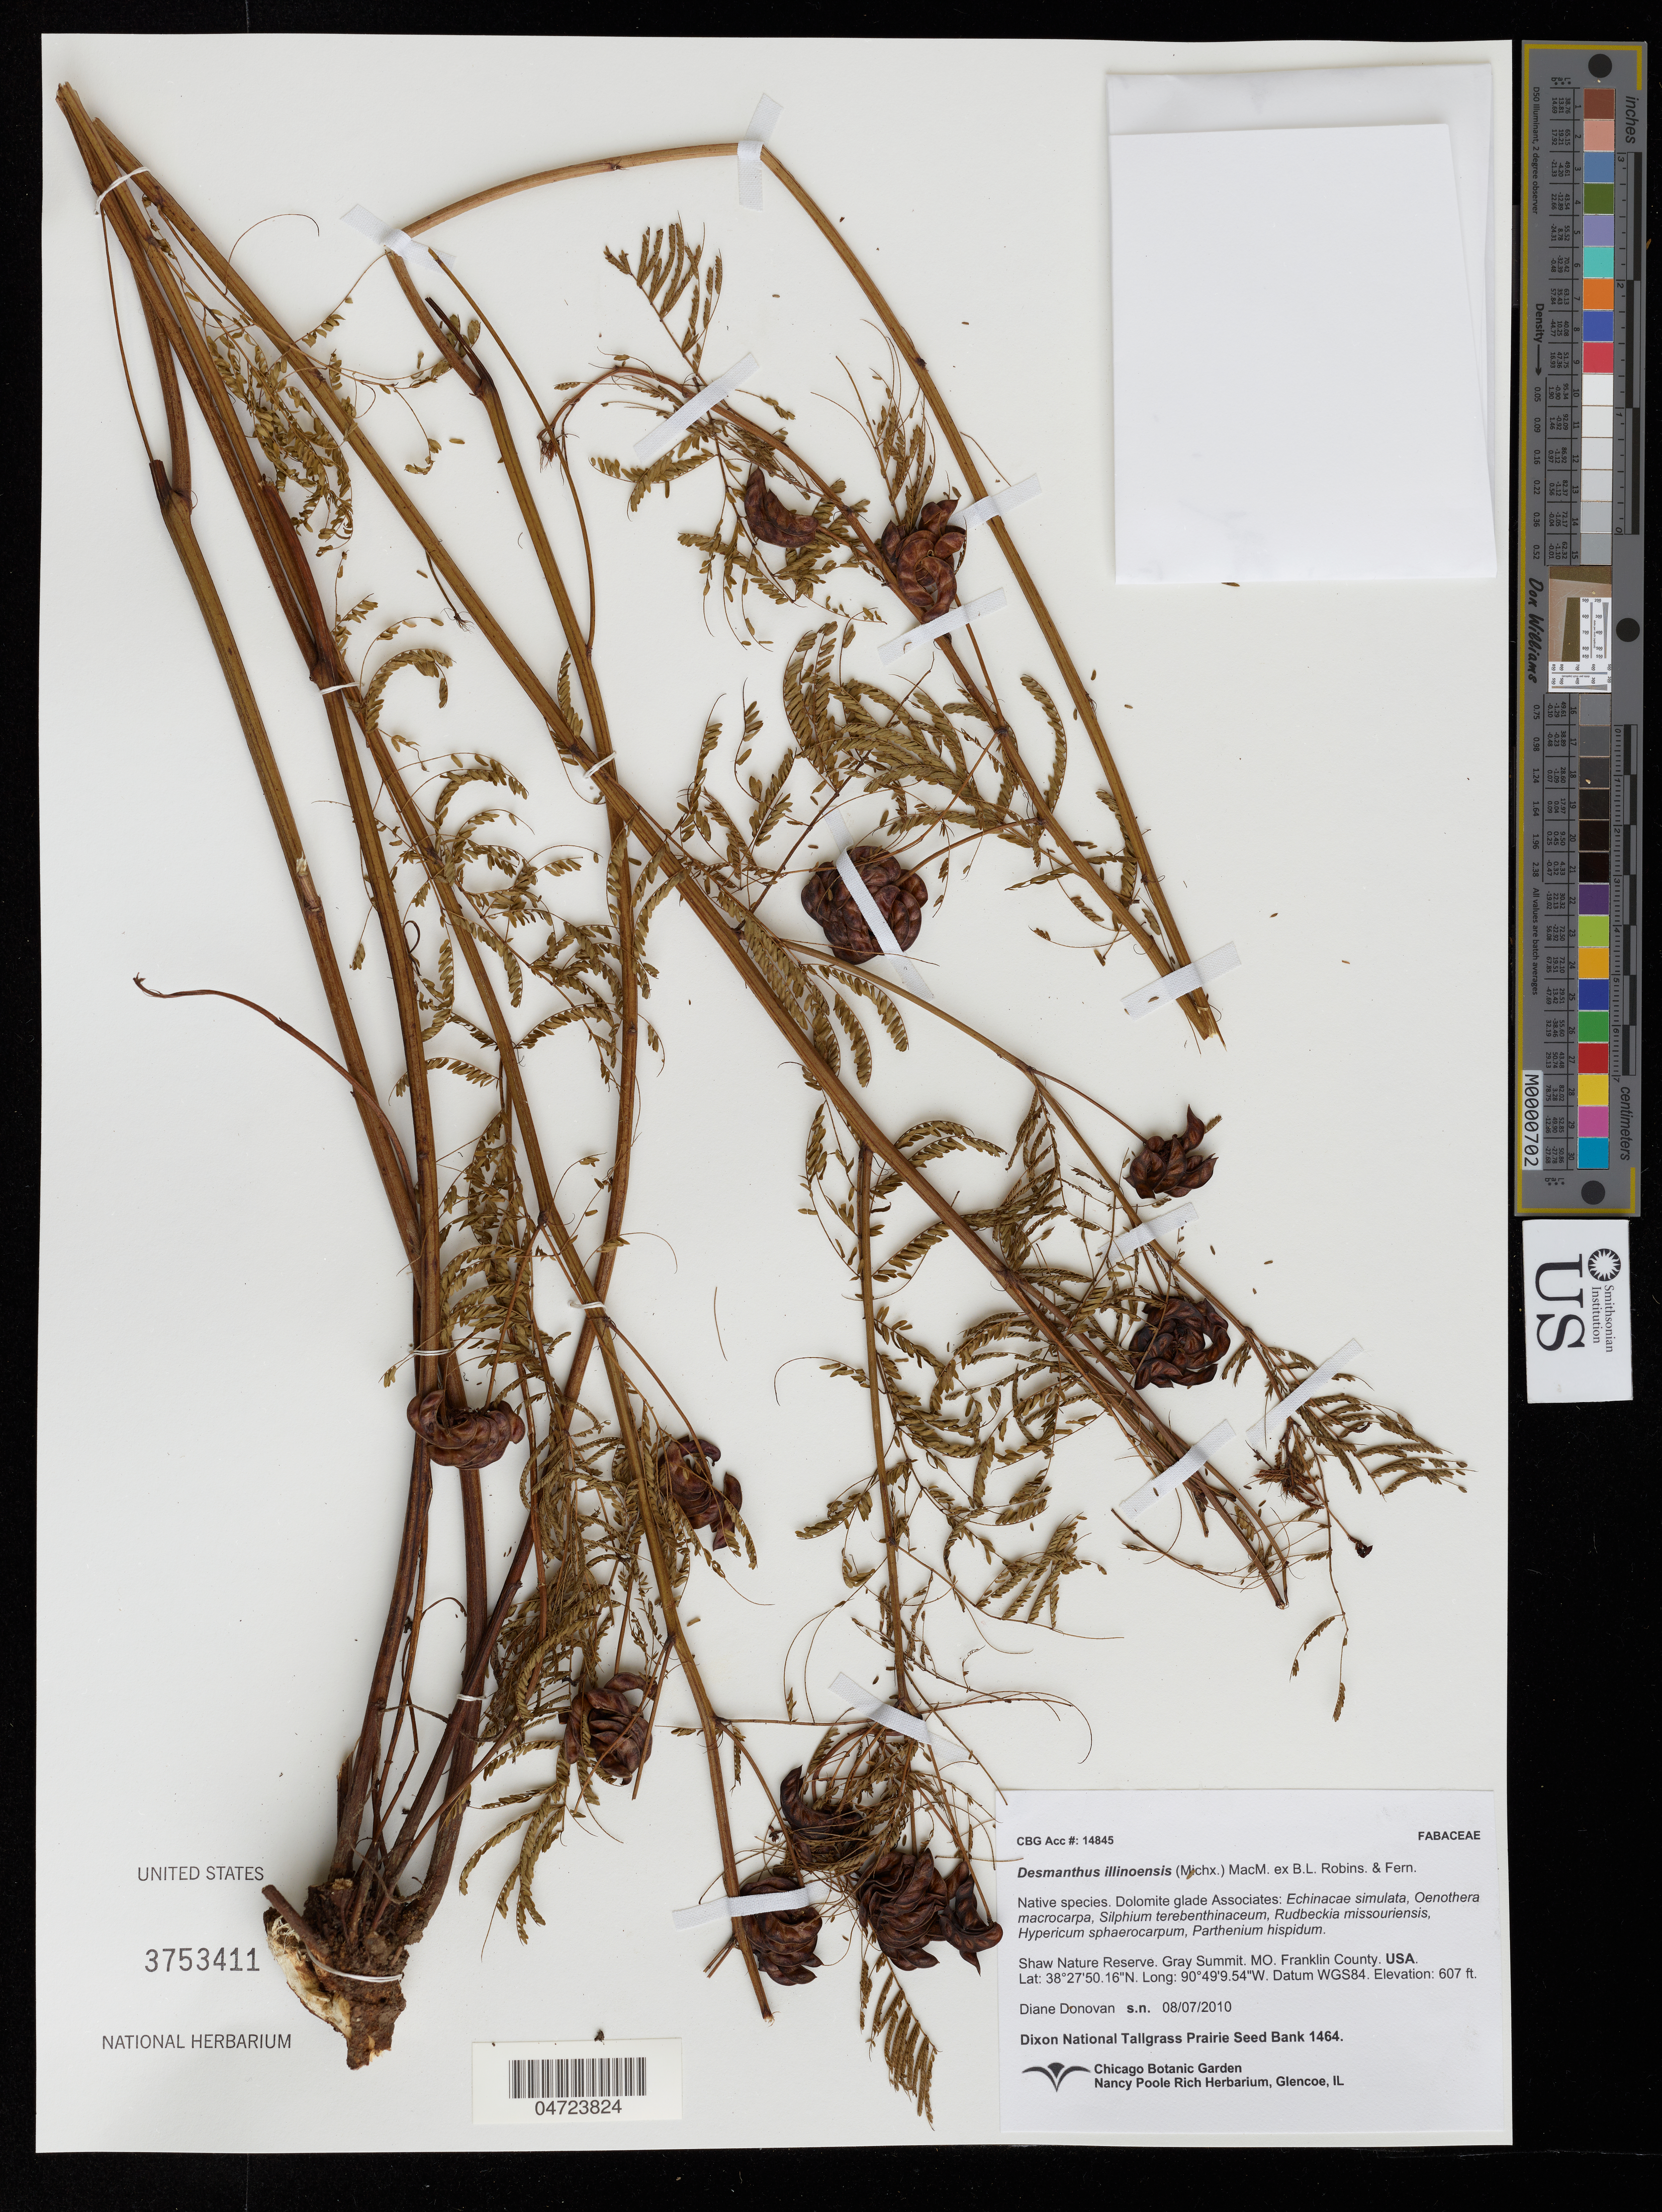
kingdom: Plantae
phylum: Tracheophyta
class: Magnoliopsida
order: Fabales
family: Fabaceae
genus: Desmanthus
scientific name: Desmanthus illinoensis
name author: (Michx.) MacMill.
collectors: D. Donovan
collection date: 2010-08-07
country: United States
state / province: Missouri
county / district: Franklin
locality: Shaw Nature Reserve. Gray Summit. Franklin County.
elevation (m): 185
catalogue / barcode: US 3753411